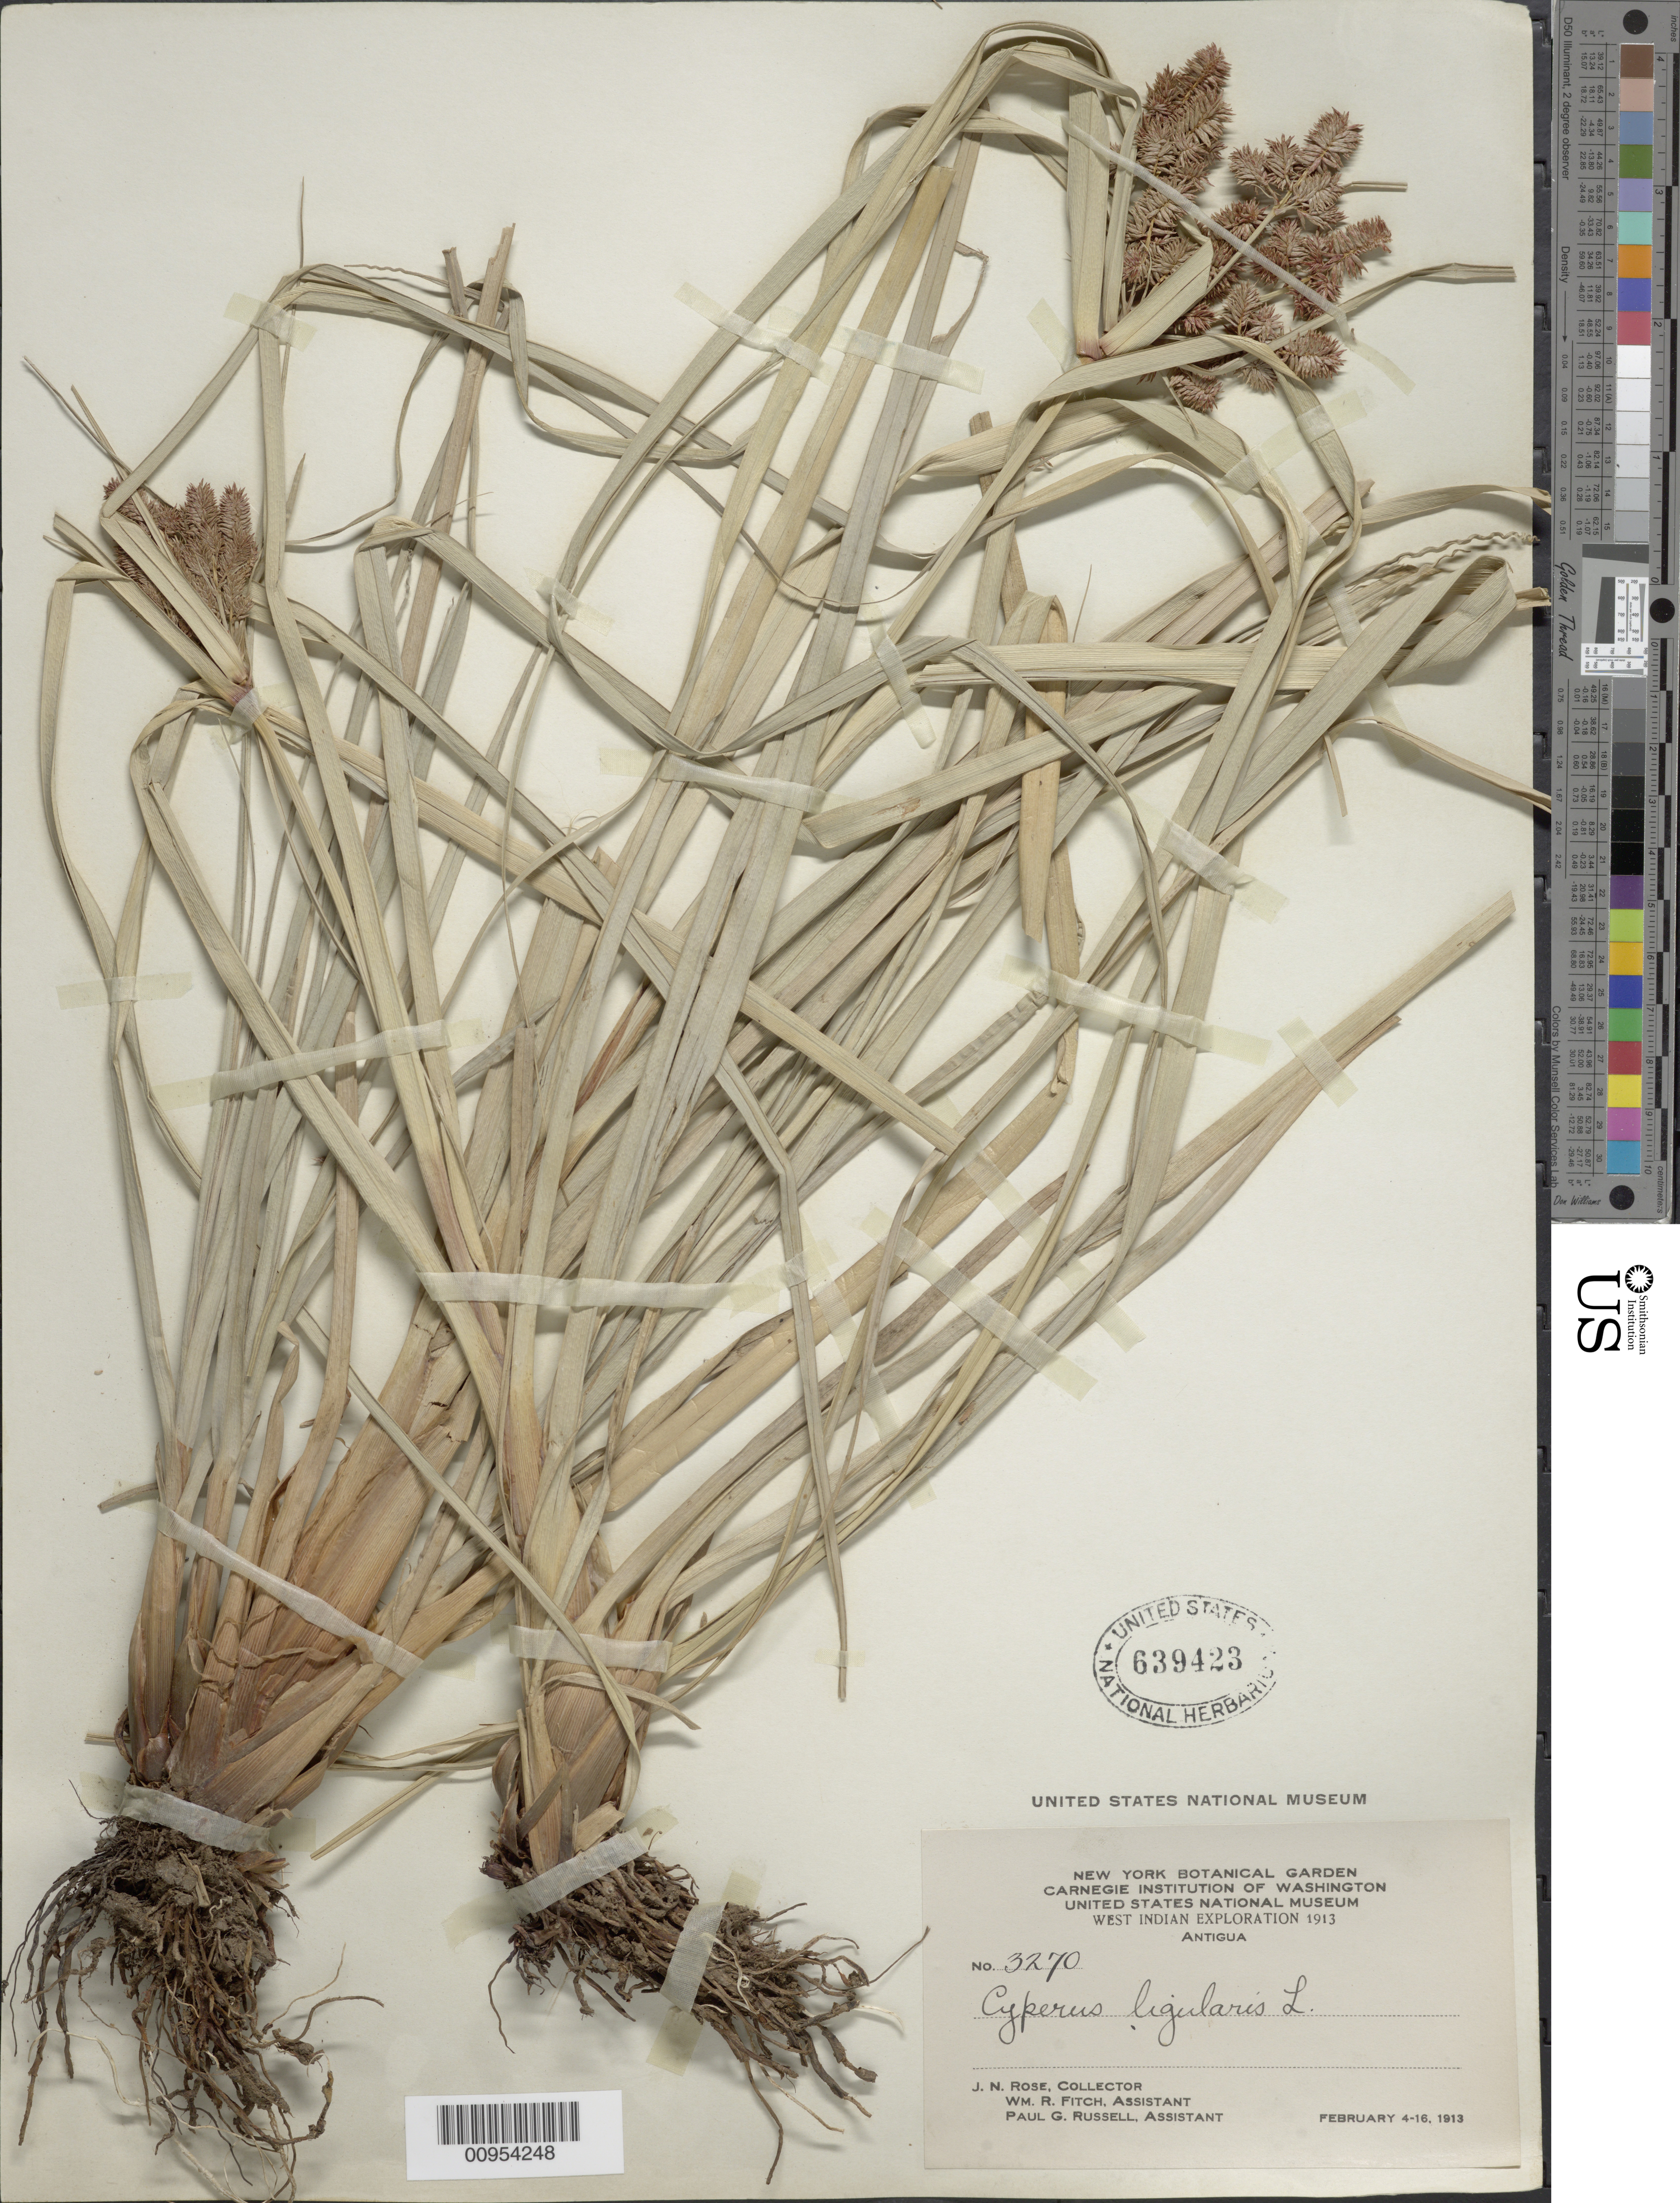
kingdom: Plantae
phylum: Tracheophyta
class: Liliopsida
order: Poales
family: Cyperaceae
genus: Cyperus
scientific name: Cyperus ligularis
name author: L.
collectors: J. N. Rose, W. R. Fitch & P. G. Russell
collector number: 3270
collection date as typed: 04 Feb 1913 to 19 Feb 1913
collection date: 1913-02-04/1913-02-19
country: Antigua and Barbuda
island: Antigua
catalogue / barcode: US 639423